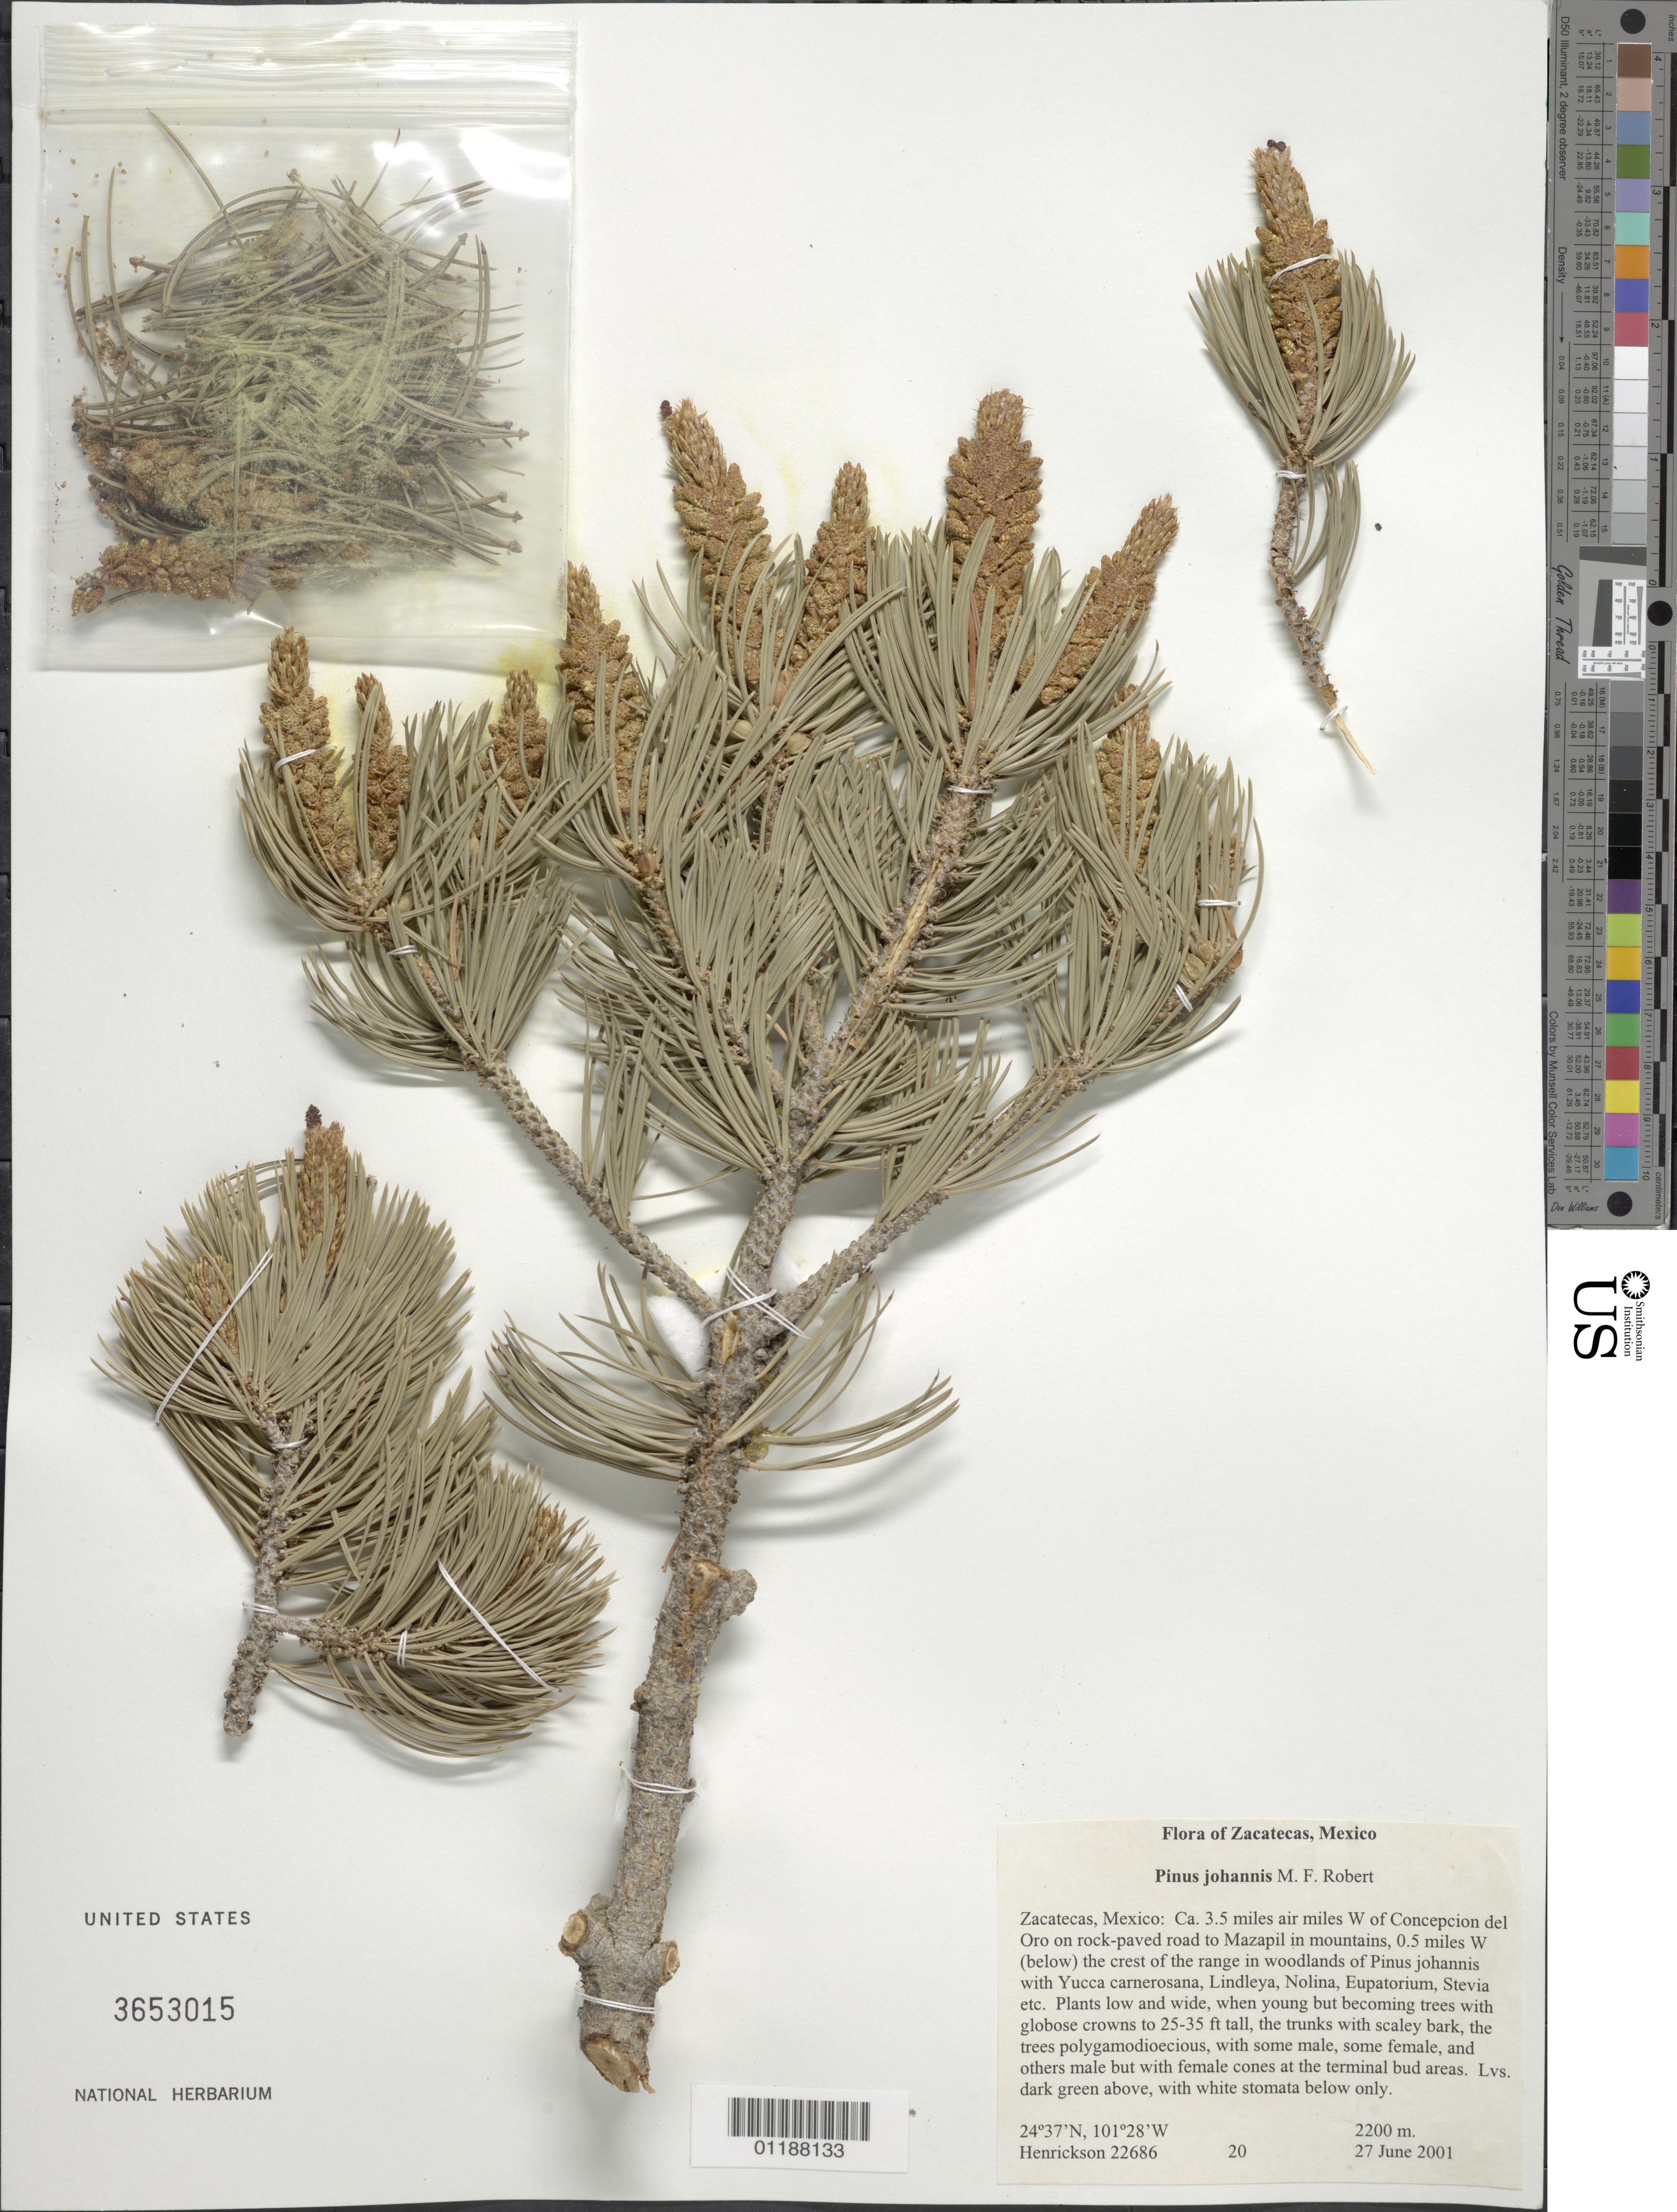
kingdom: Plantae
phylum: Tracheophyta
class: Pinopsida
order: Pinales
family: Pinaceae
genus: Pinus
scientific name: Pinus johannis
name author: M.-F. Robert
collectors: -. Henrickson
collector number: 222686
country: Mexico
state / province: Zacatecas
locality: W of Concepcion del Oro on orck paved road to Mazapil in mountains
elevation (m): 2200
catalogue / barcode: US 3653015